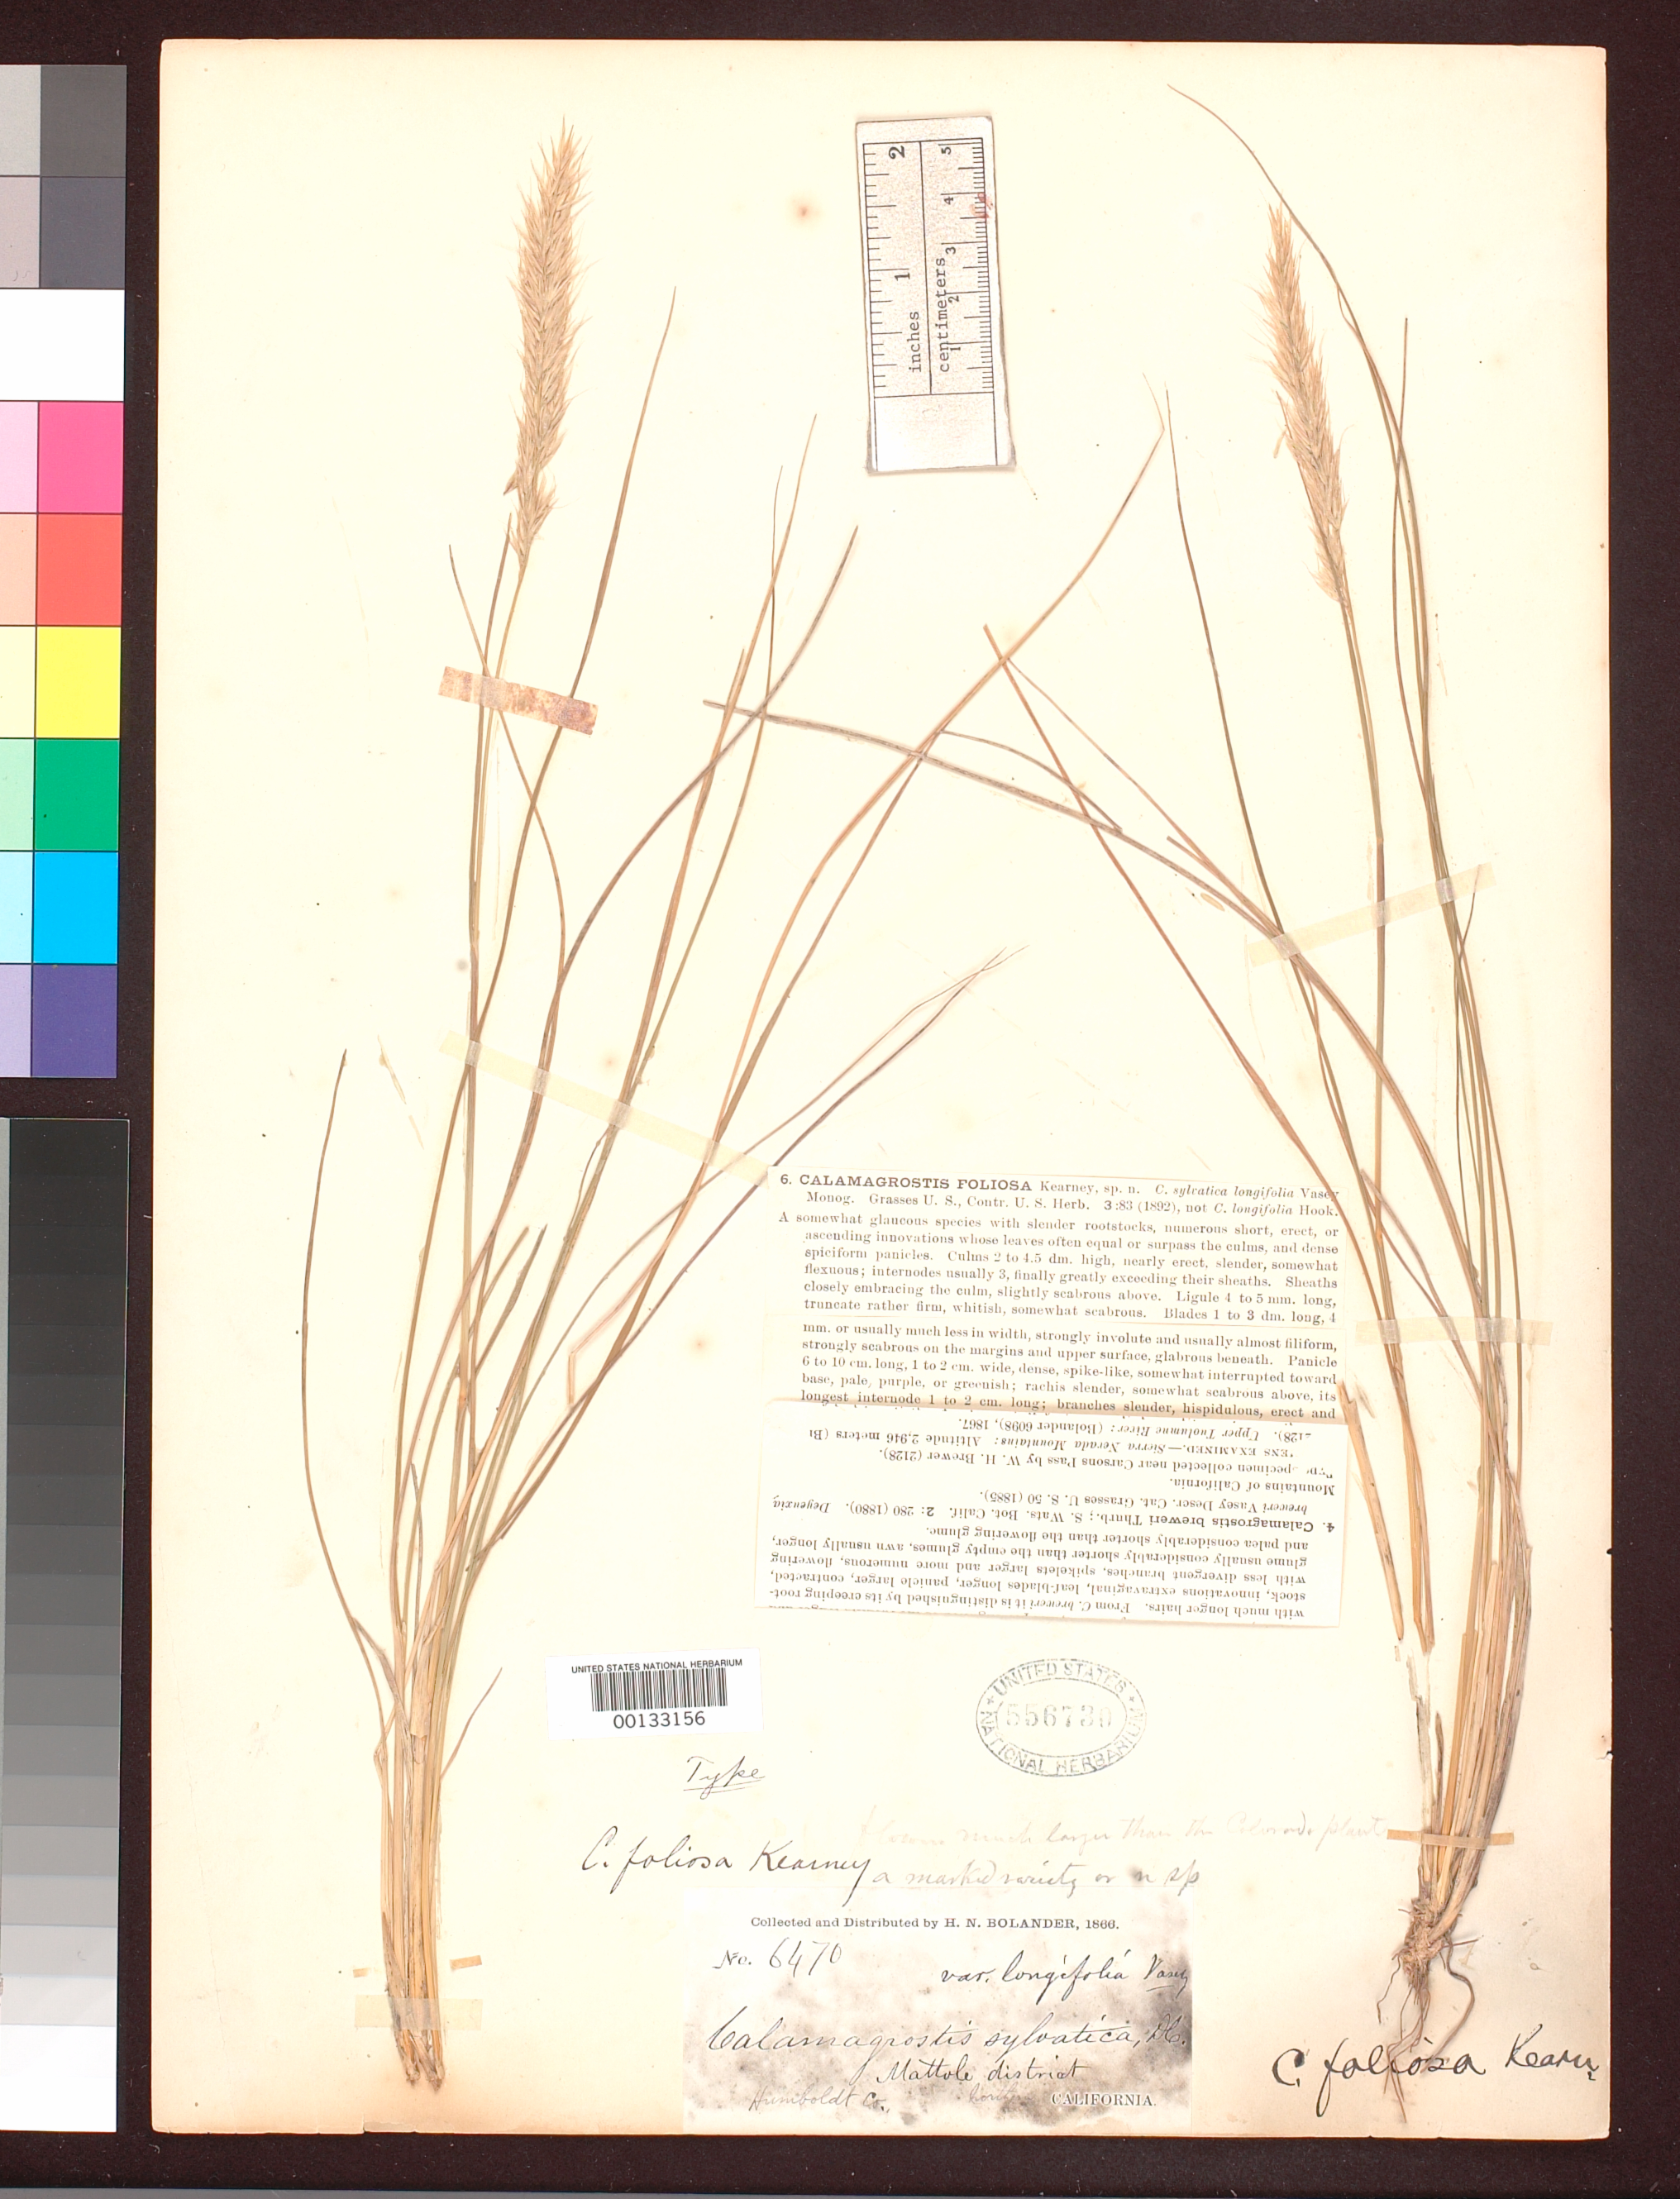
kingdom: Plantae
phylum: Tracheophyta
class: Liliopsida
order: Poales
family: Poaceae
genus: Calamagrostis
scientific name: Calamagrostis sylvatica var. longifolia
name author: Vasey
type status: Type Collection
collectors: H. Bolander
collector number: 6470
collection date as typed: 1866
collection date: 1866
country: United States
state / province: California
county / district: Humboldt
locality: Mattole district, Humboldt Co.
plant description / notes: Protologue cites a single collection (Bolander 6470) but original material at US includes several duplicates of this number, including two annotated as "var. longifolia" by Vasey, probably to be considered syntypes.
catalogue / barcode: US 556730